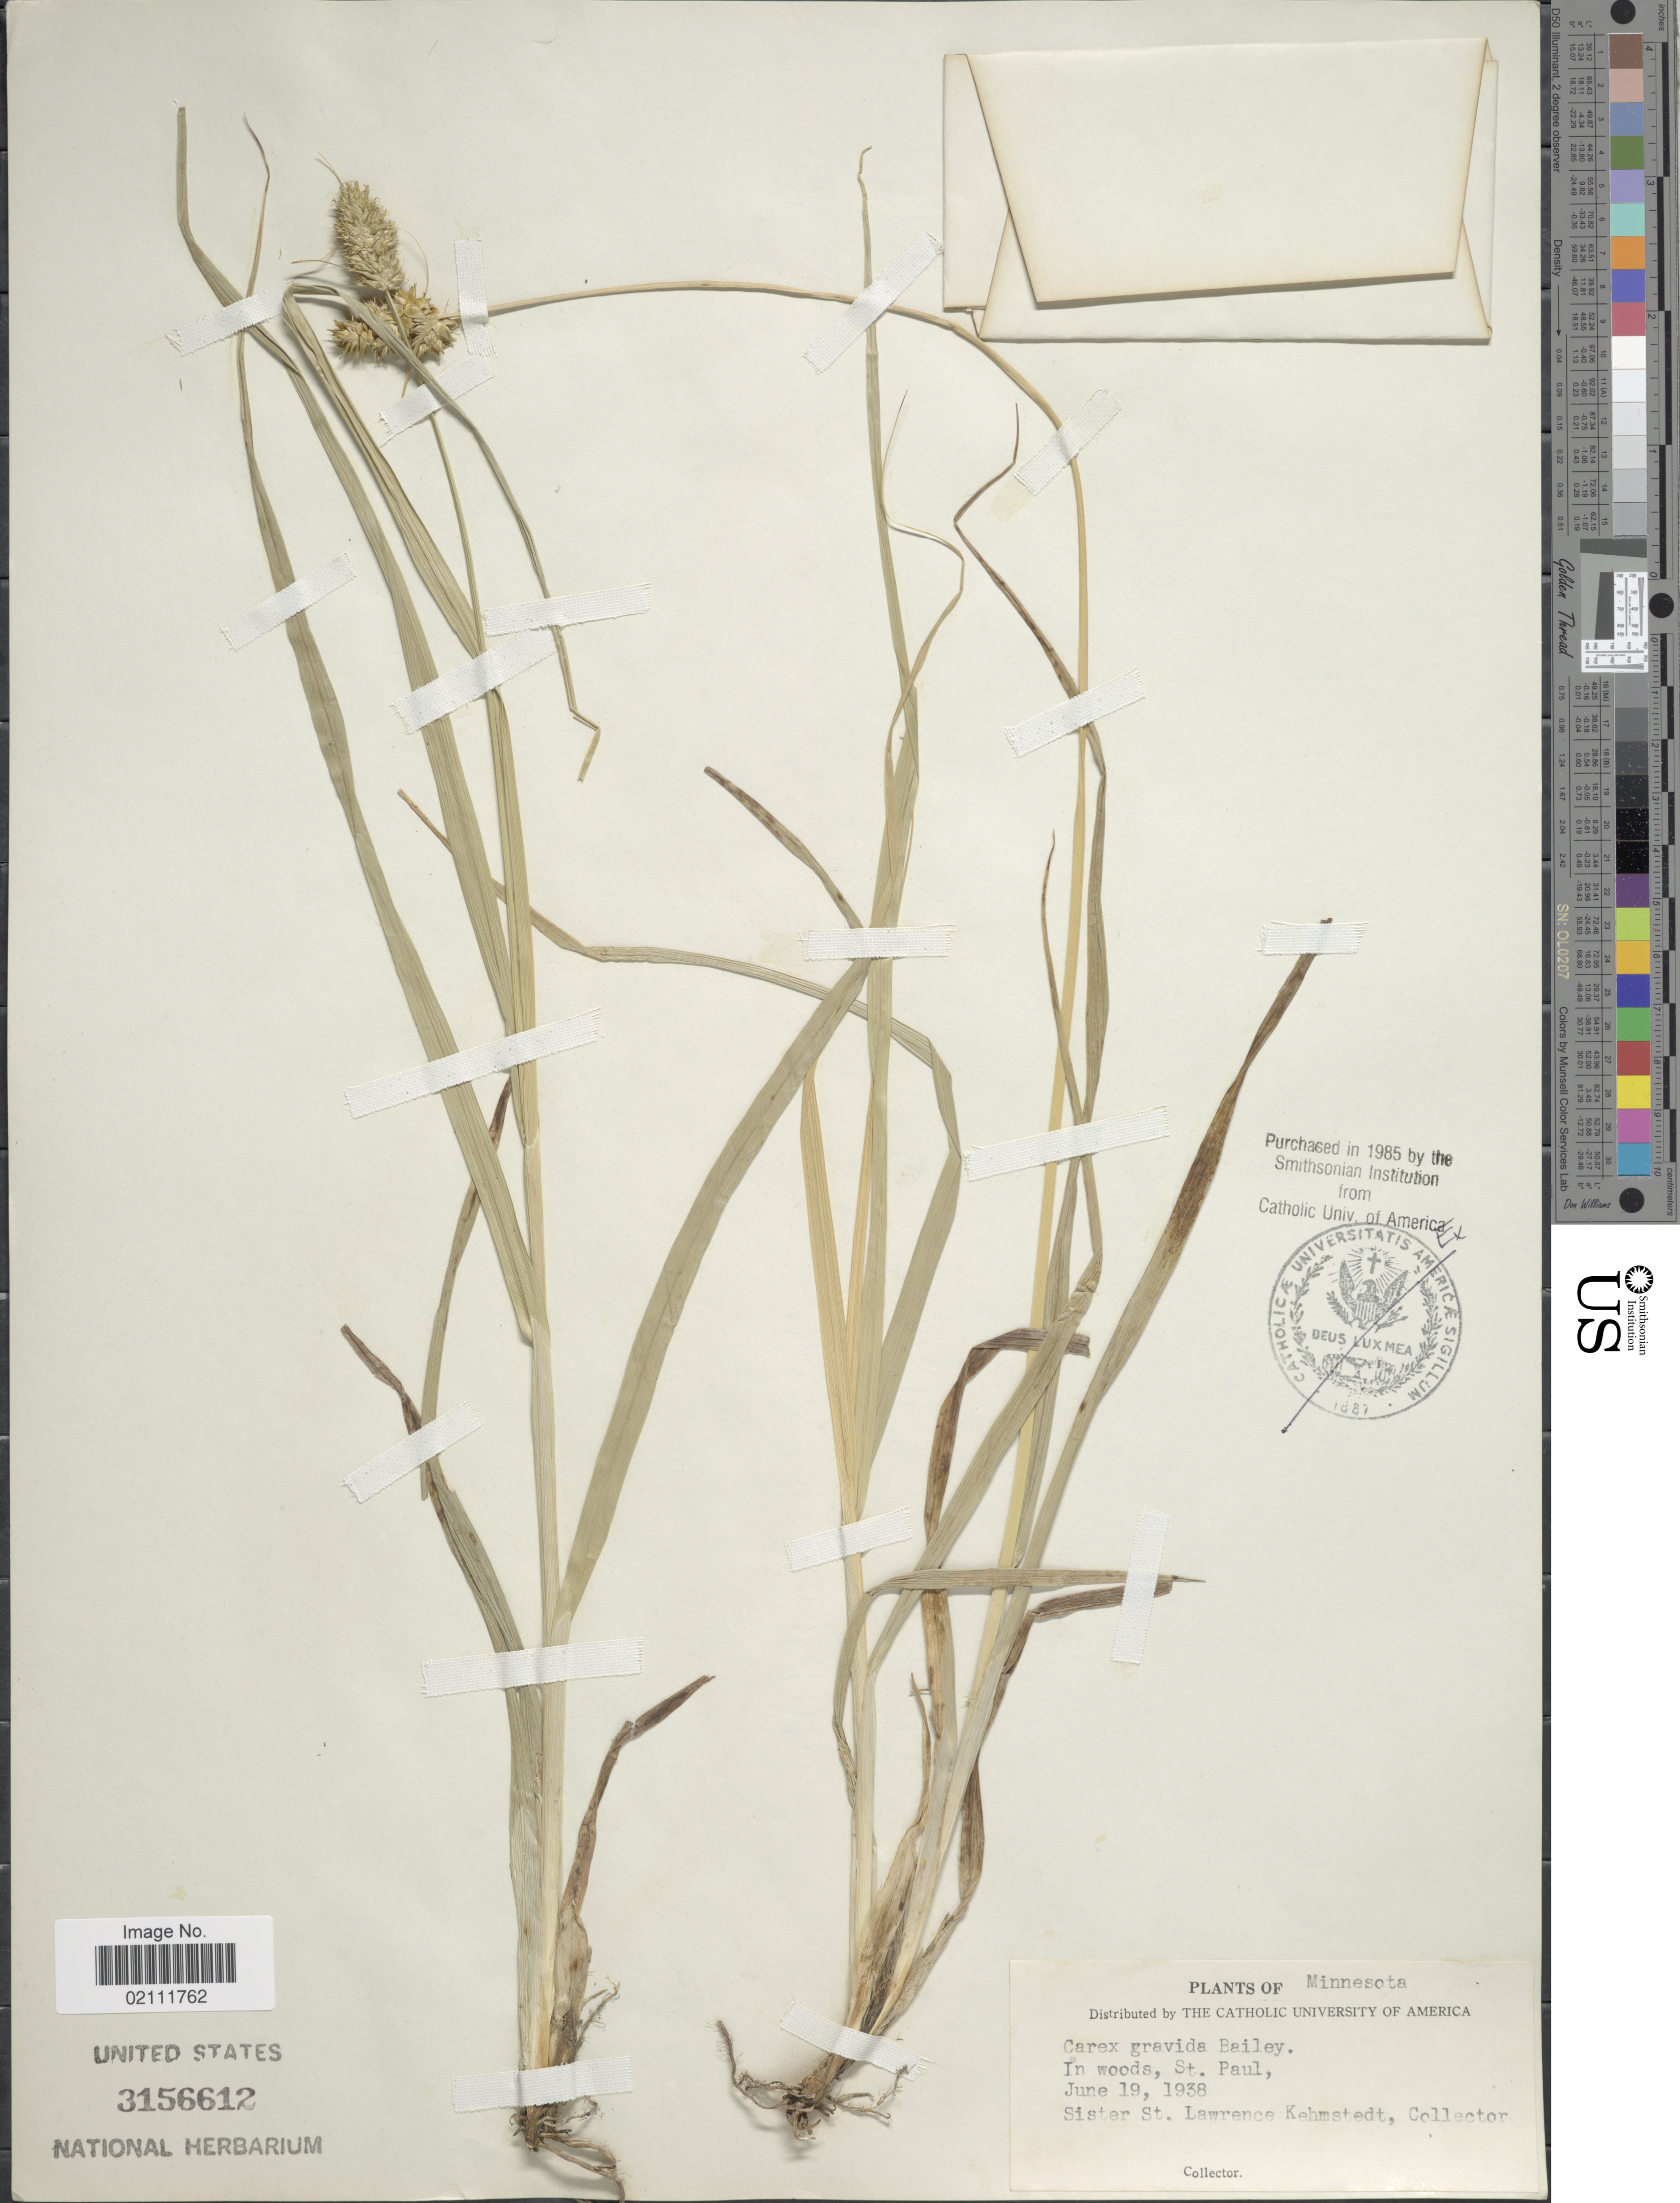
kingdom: Plantae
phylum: Tracheophyta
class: Liliopsida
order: Poales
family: Cyperaceae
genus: Carex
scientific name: Carex gravida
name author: L.H. Bailey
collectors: S. Koehmstedt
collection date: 1938-06-19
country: United States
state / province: Minnesota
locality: In woods, St. Paul.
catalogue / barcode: US 3156612